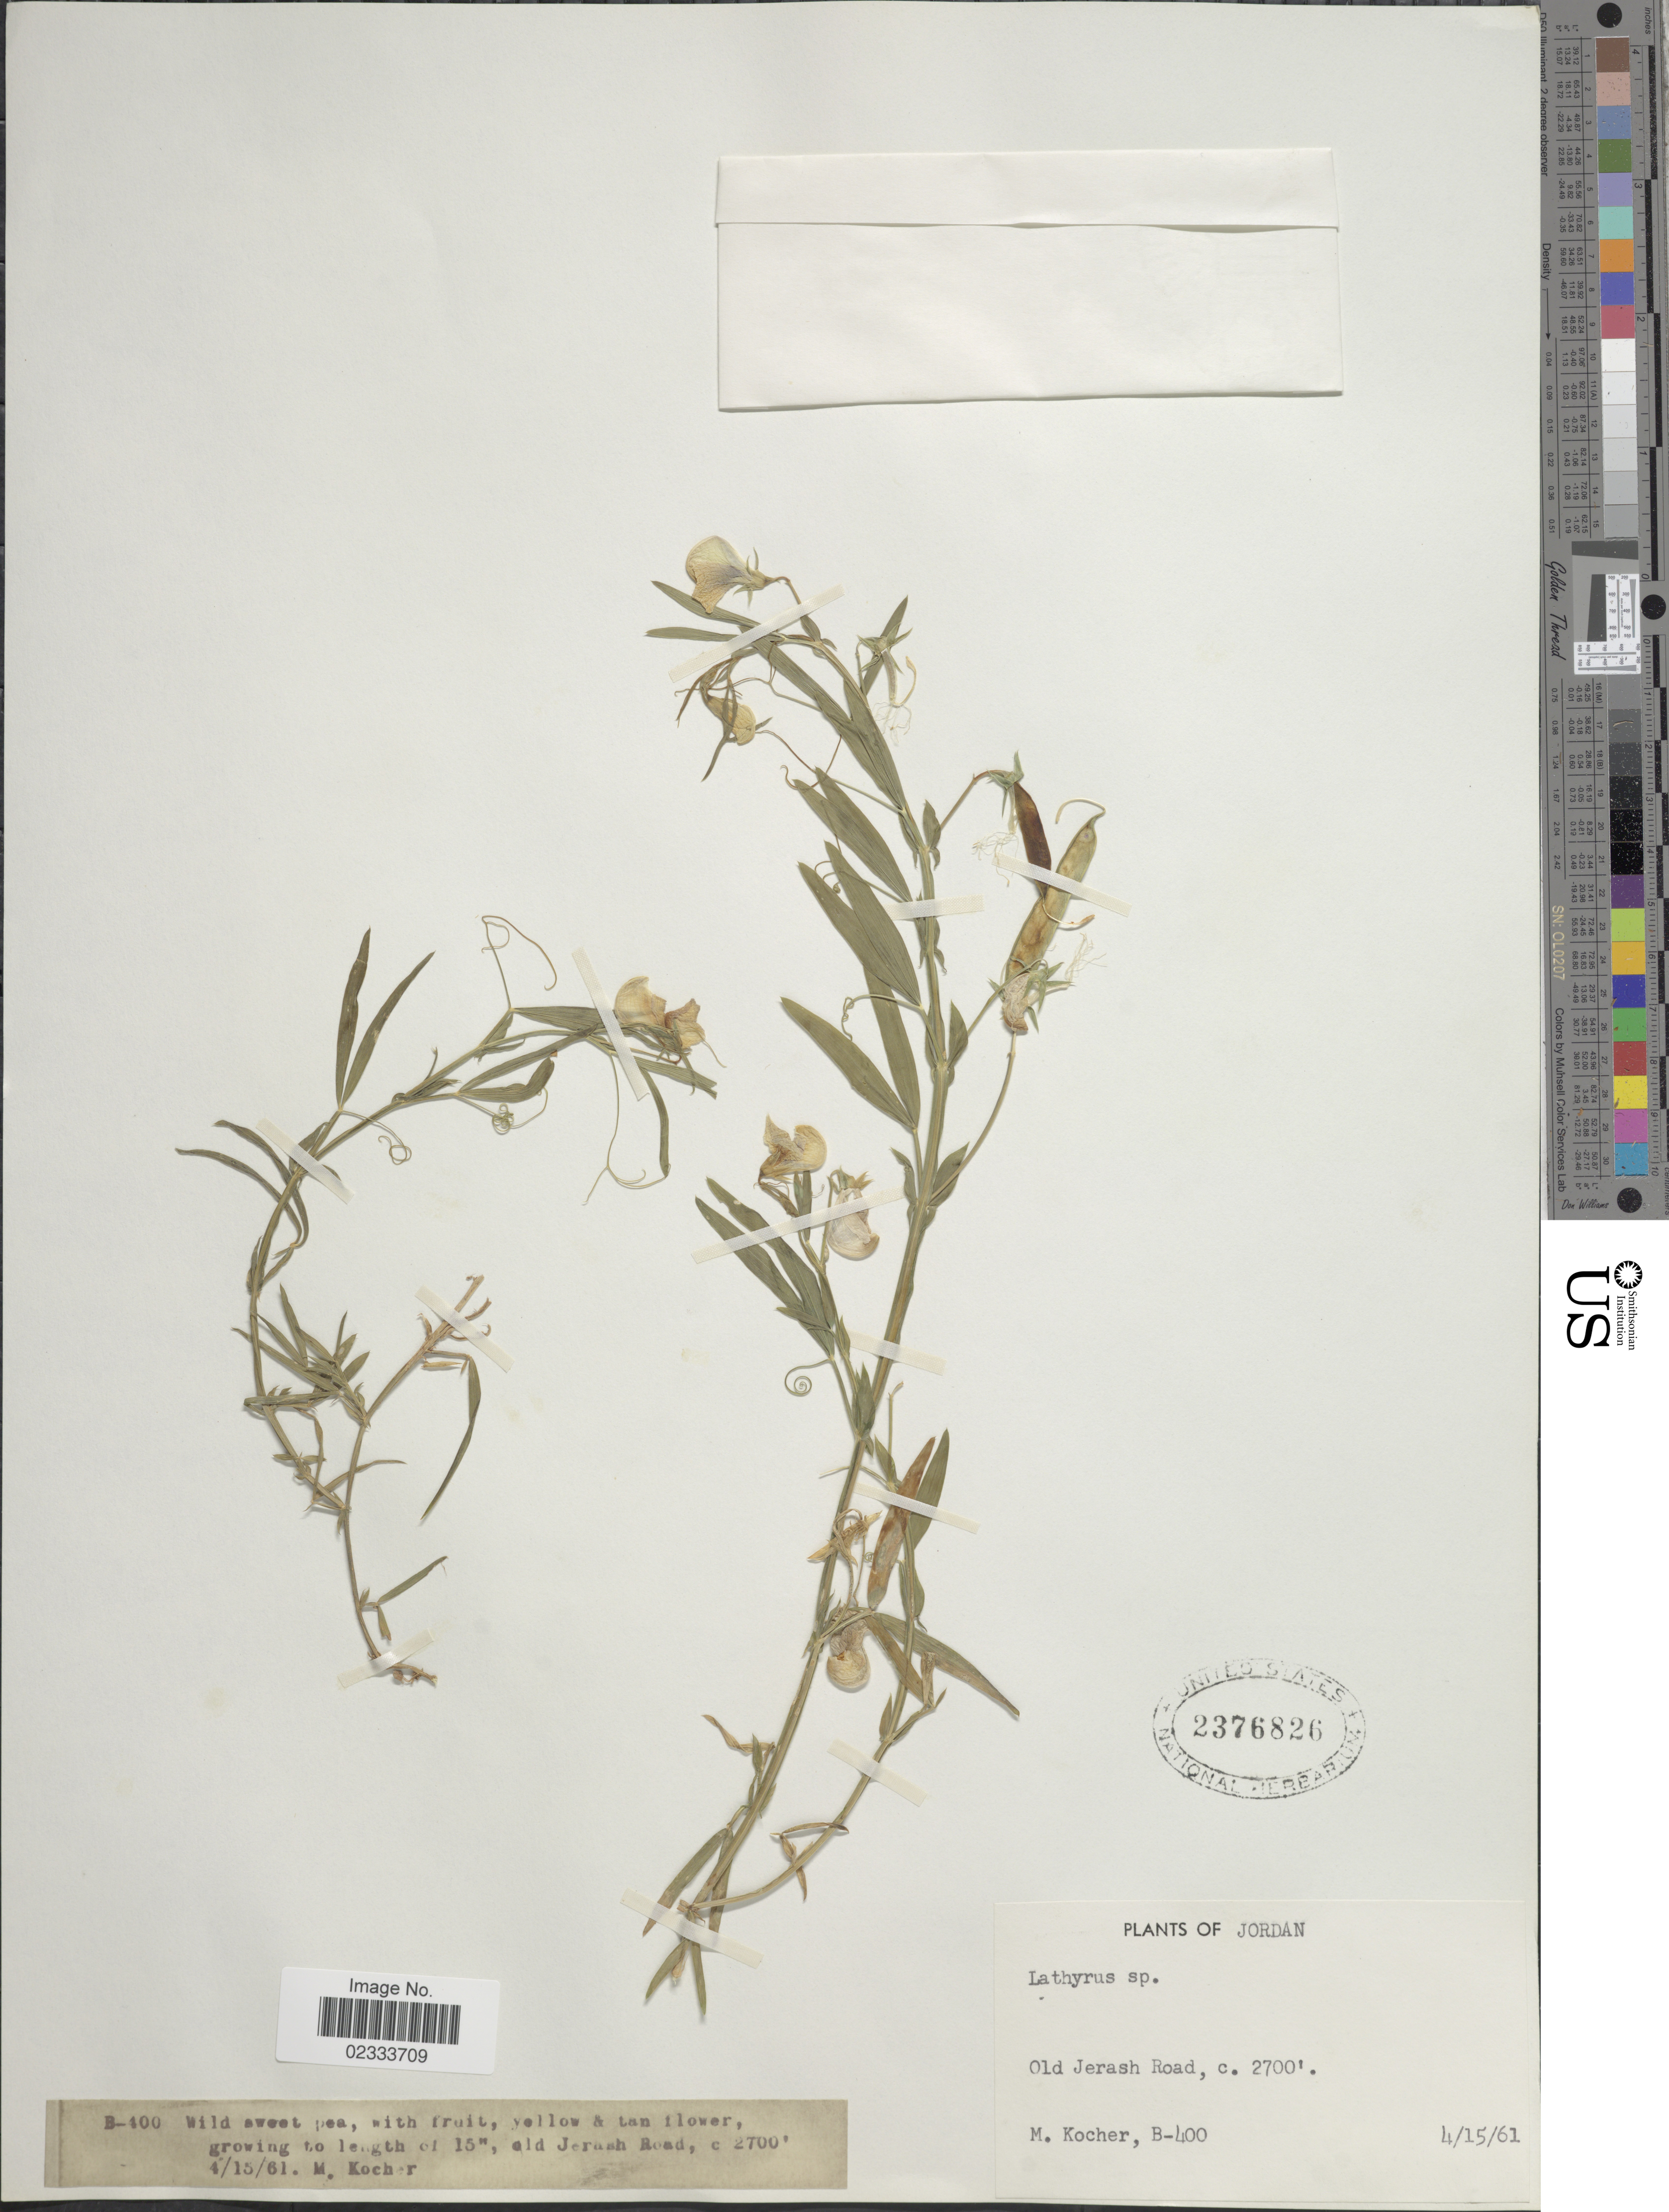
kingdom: Plantae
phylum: Tracheophyta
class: Magnoliopsida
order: Fabales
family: Fabaceae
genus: Lathyrus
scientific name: Lathyrus sp.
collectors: M. Kocher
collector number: B-400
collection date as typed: Transcribed d/m/y: 15/4/61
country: Jordan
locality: Old Jerash Road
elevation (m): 823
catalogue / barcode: US 2376826